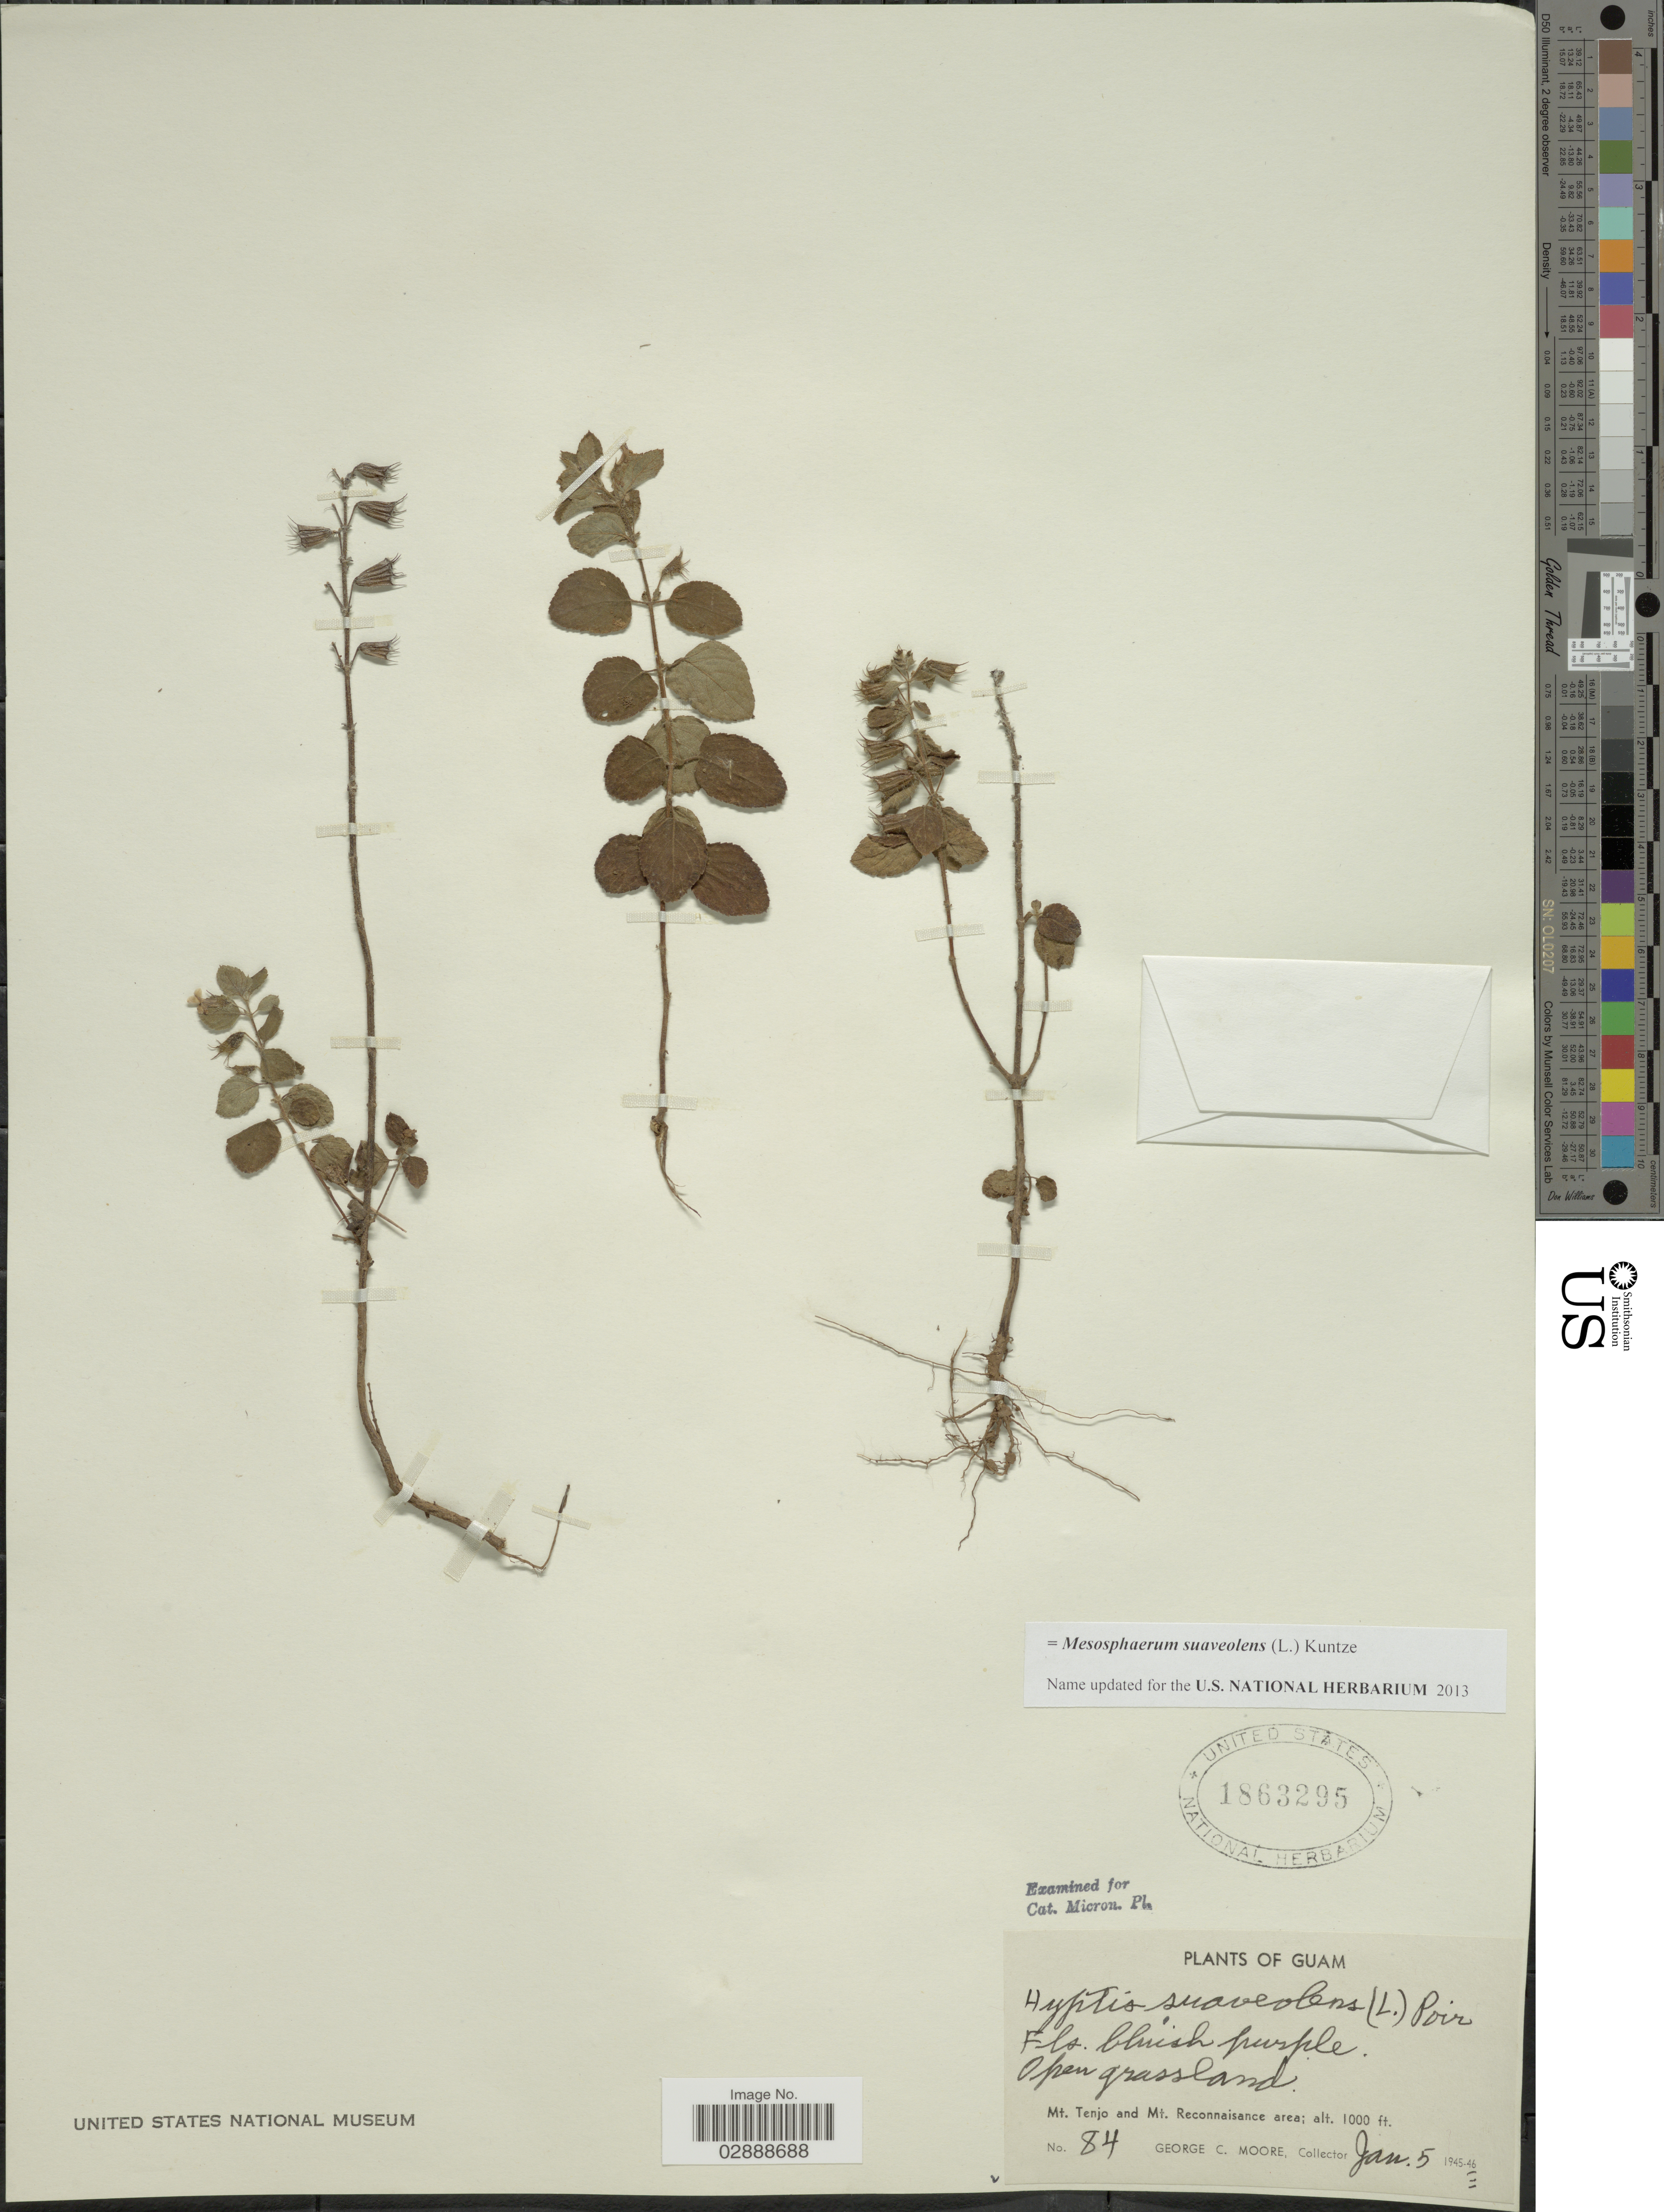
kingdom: Plantae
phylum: Tracheophyta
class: Magnoliopsida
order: Lamiales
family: Lamiaceae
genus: Mesosphaerum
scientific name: Mesosphaerum suaveolens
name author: (L.) Kuntze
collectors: G. C. Moore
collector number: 84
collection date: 1946-01-05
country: Guam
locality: Mt. Tenjo and Mt. Reconnaisance area.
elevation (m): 305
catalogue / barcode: US 1863295